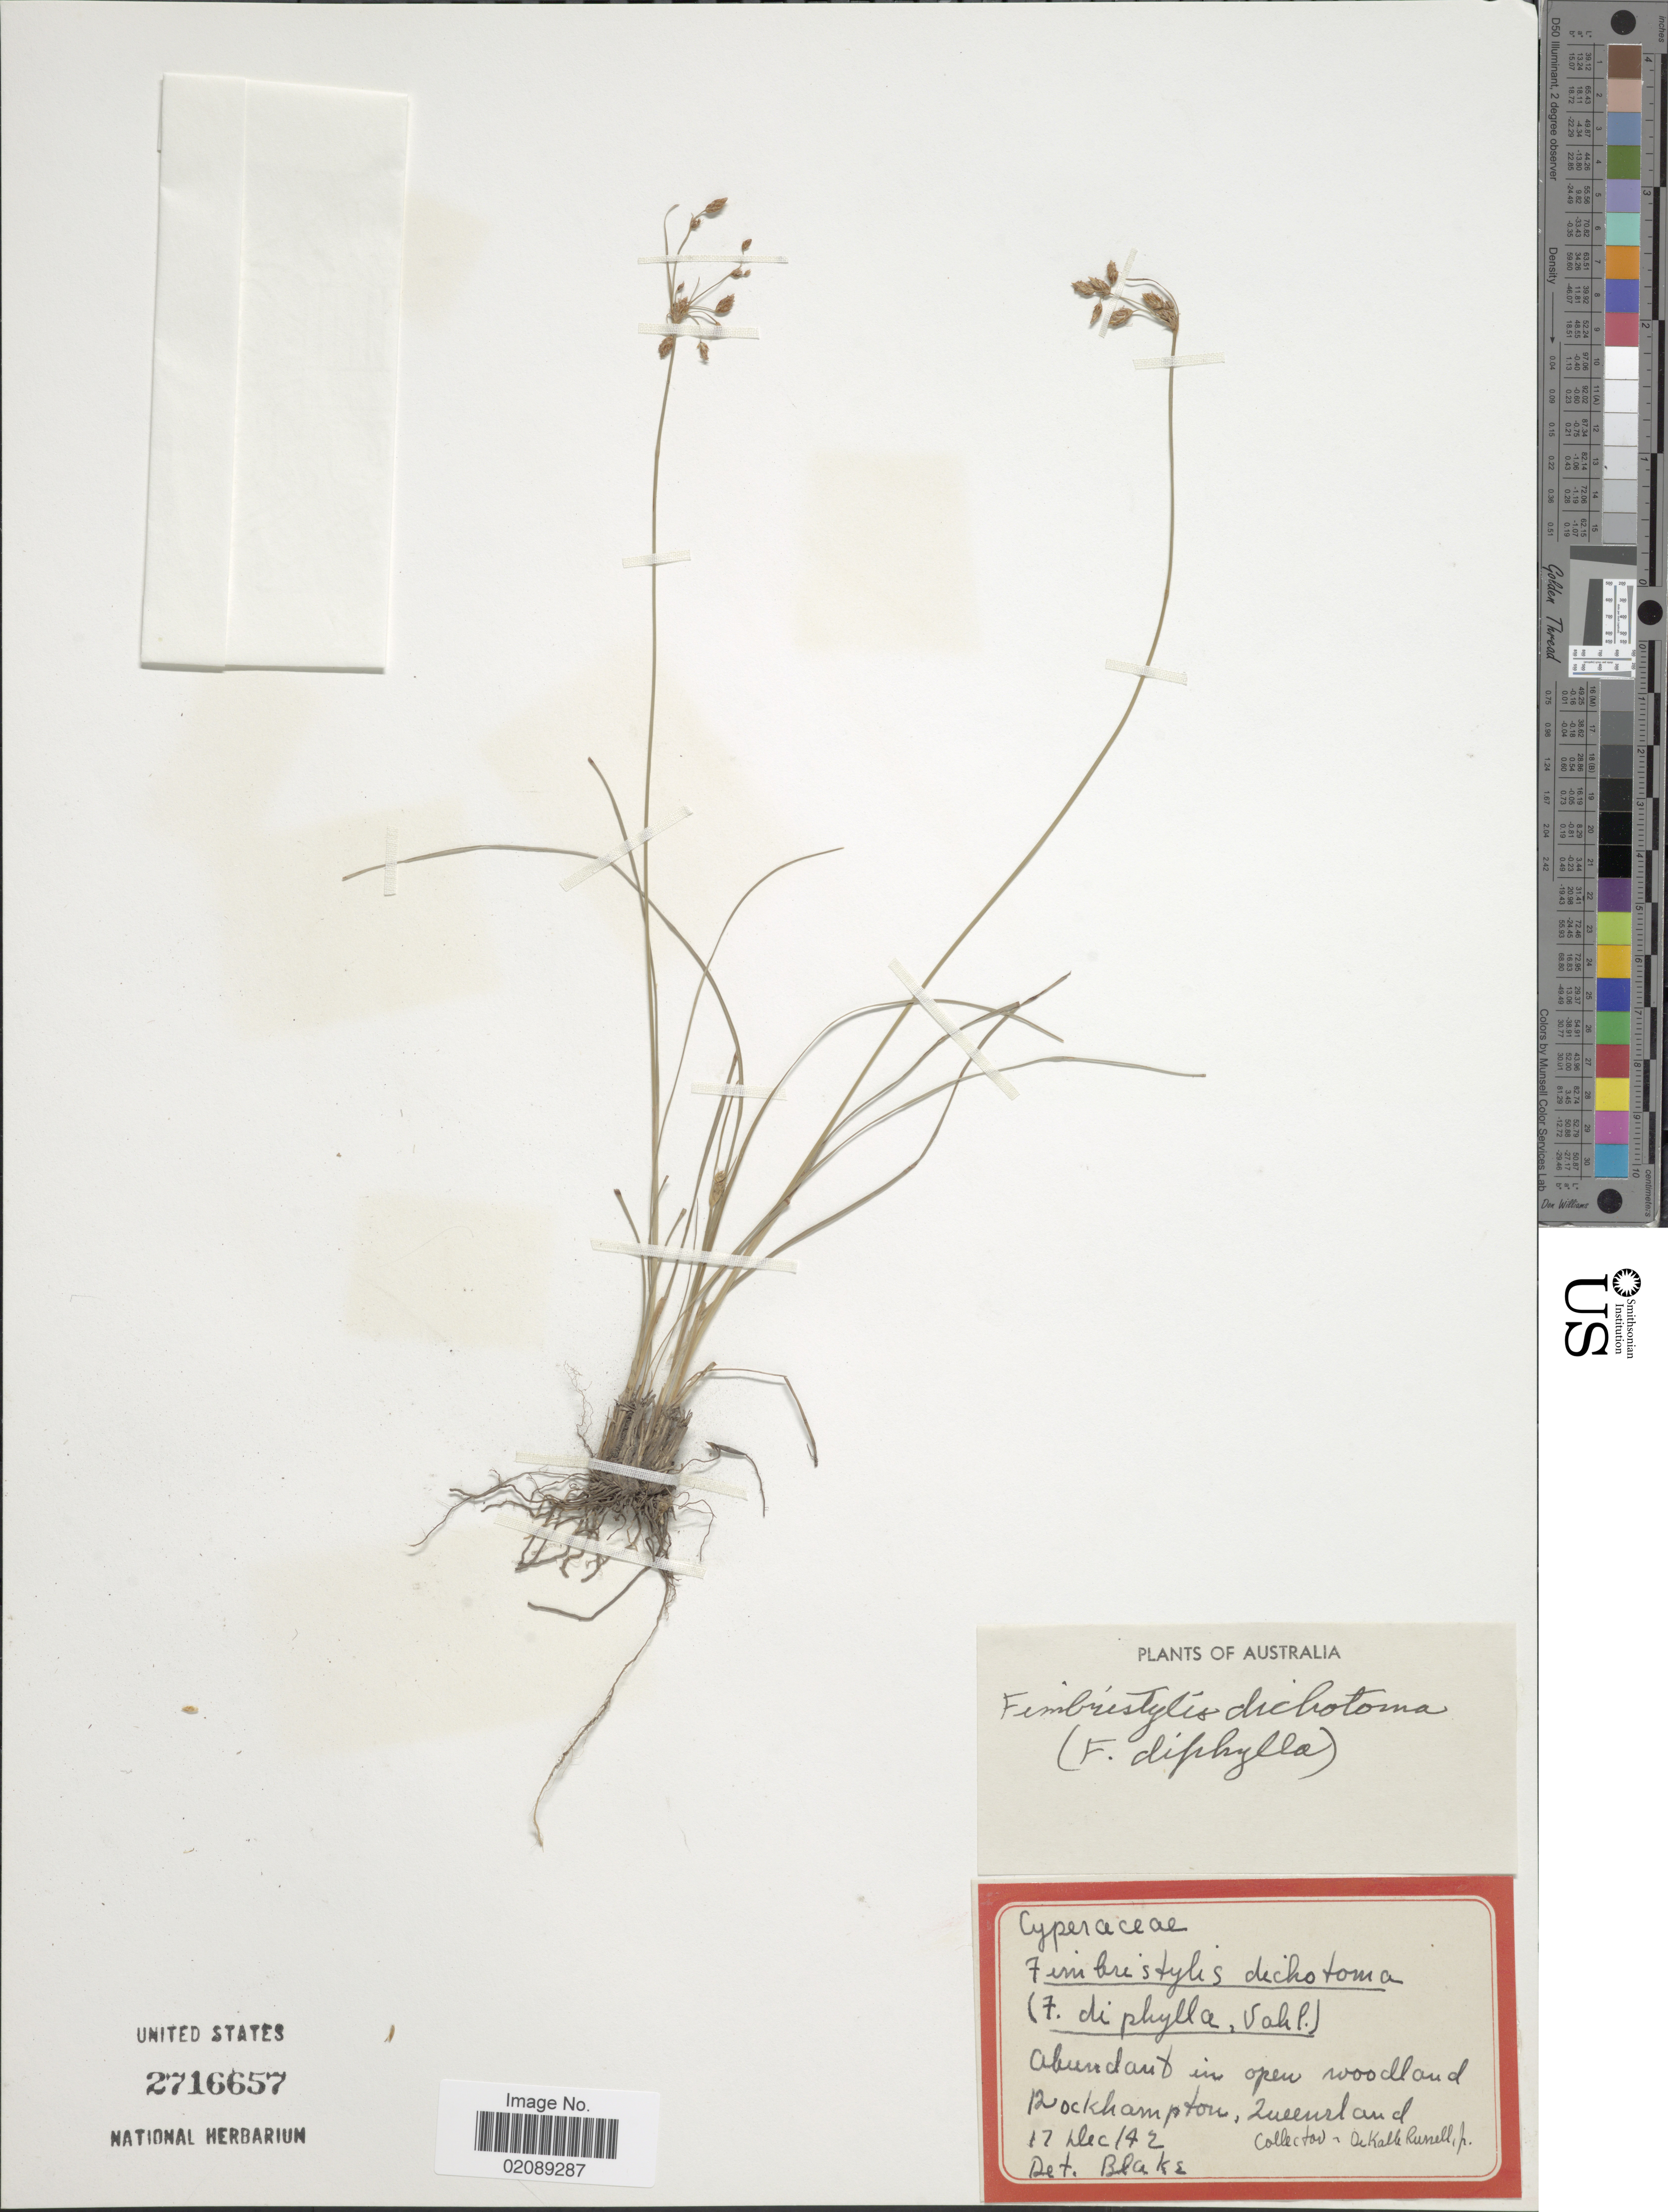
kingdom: Plantae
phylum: Tracheophyta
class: Liliopsida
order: Poales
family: Cyperaceae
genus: Fimbristylis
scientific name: Fimbristylis dichotoma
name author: (L.) Vahl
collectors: R. Dekalle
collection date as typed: Transcribed d/m/y: 17/12/42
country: Australia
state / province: Queensland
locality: Rockhampton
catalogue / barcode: US 2716657